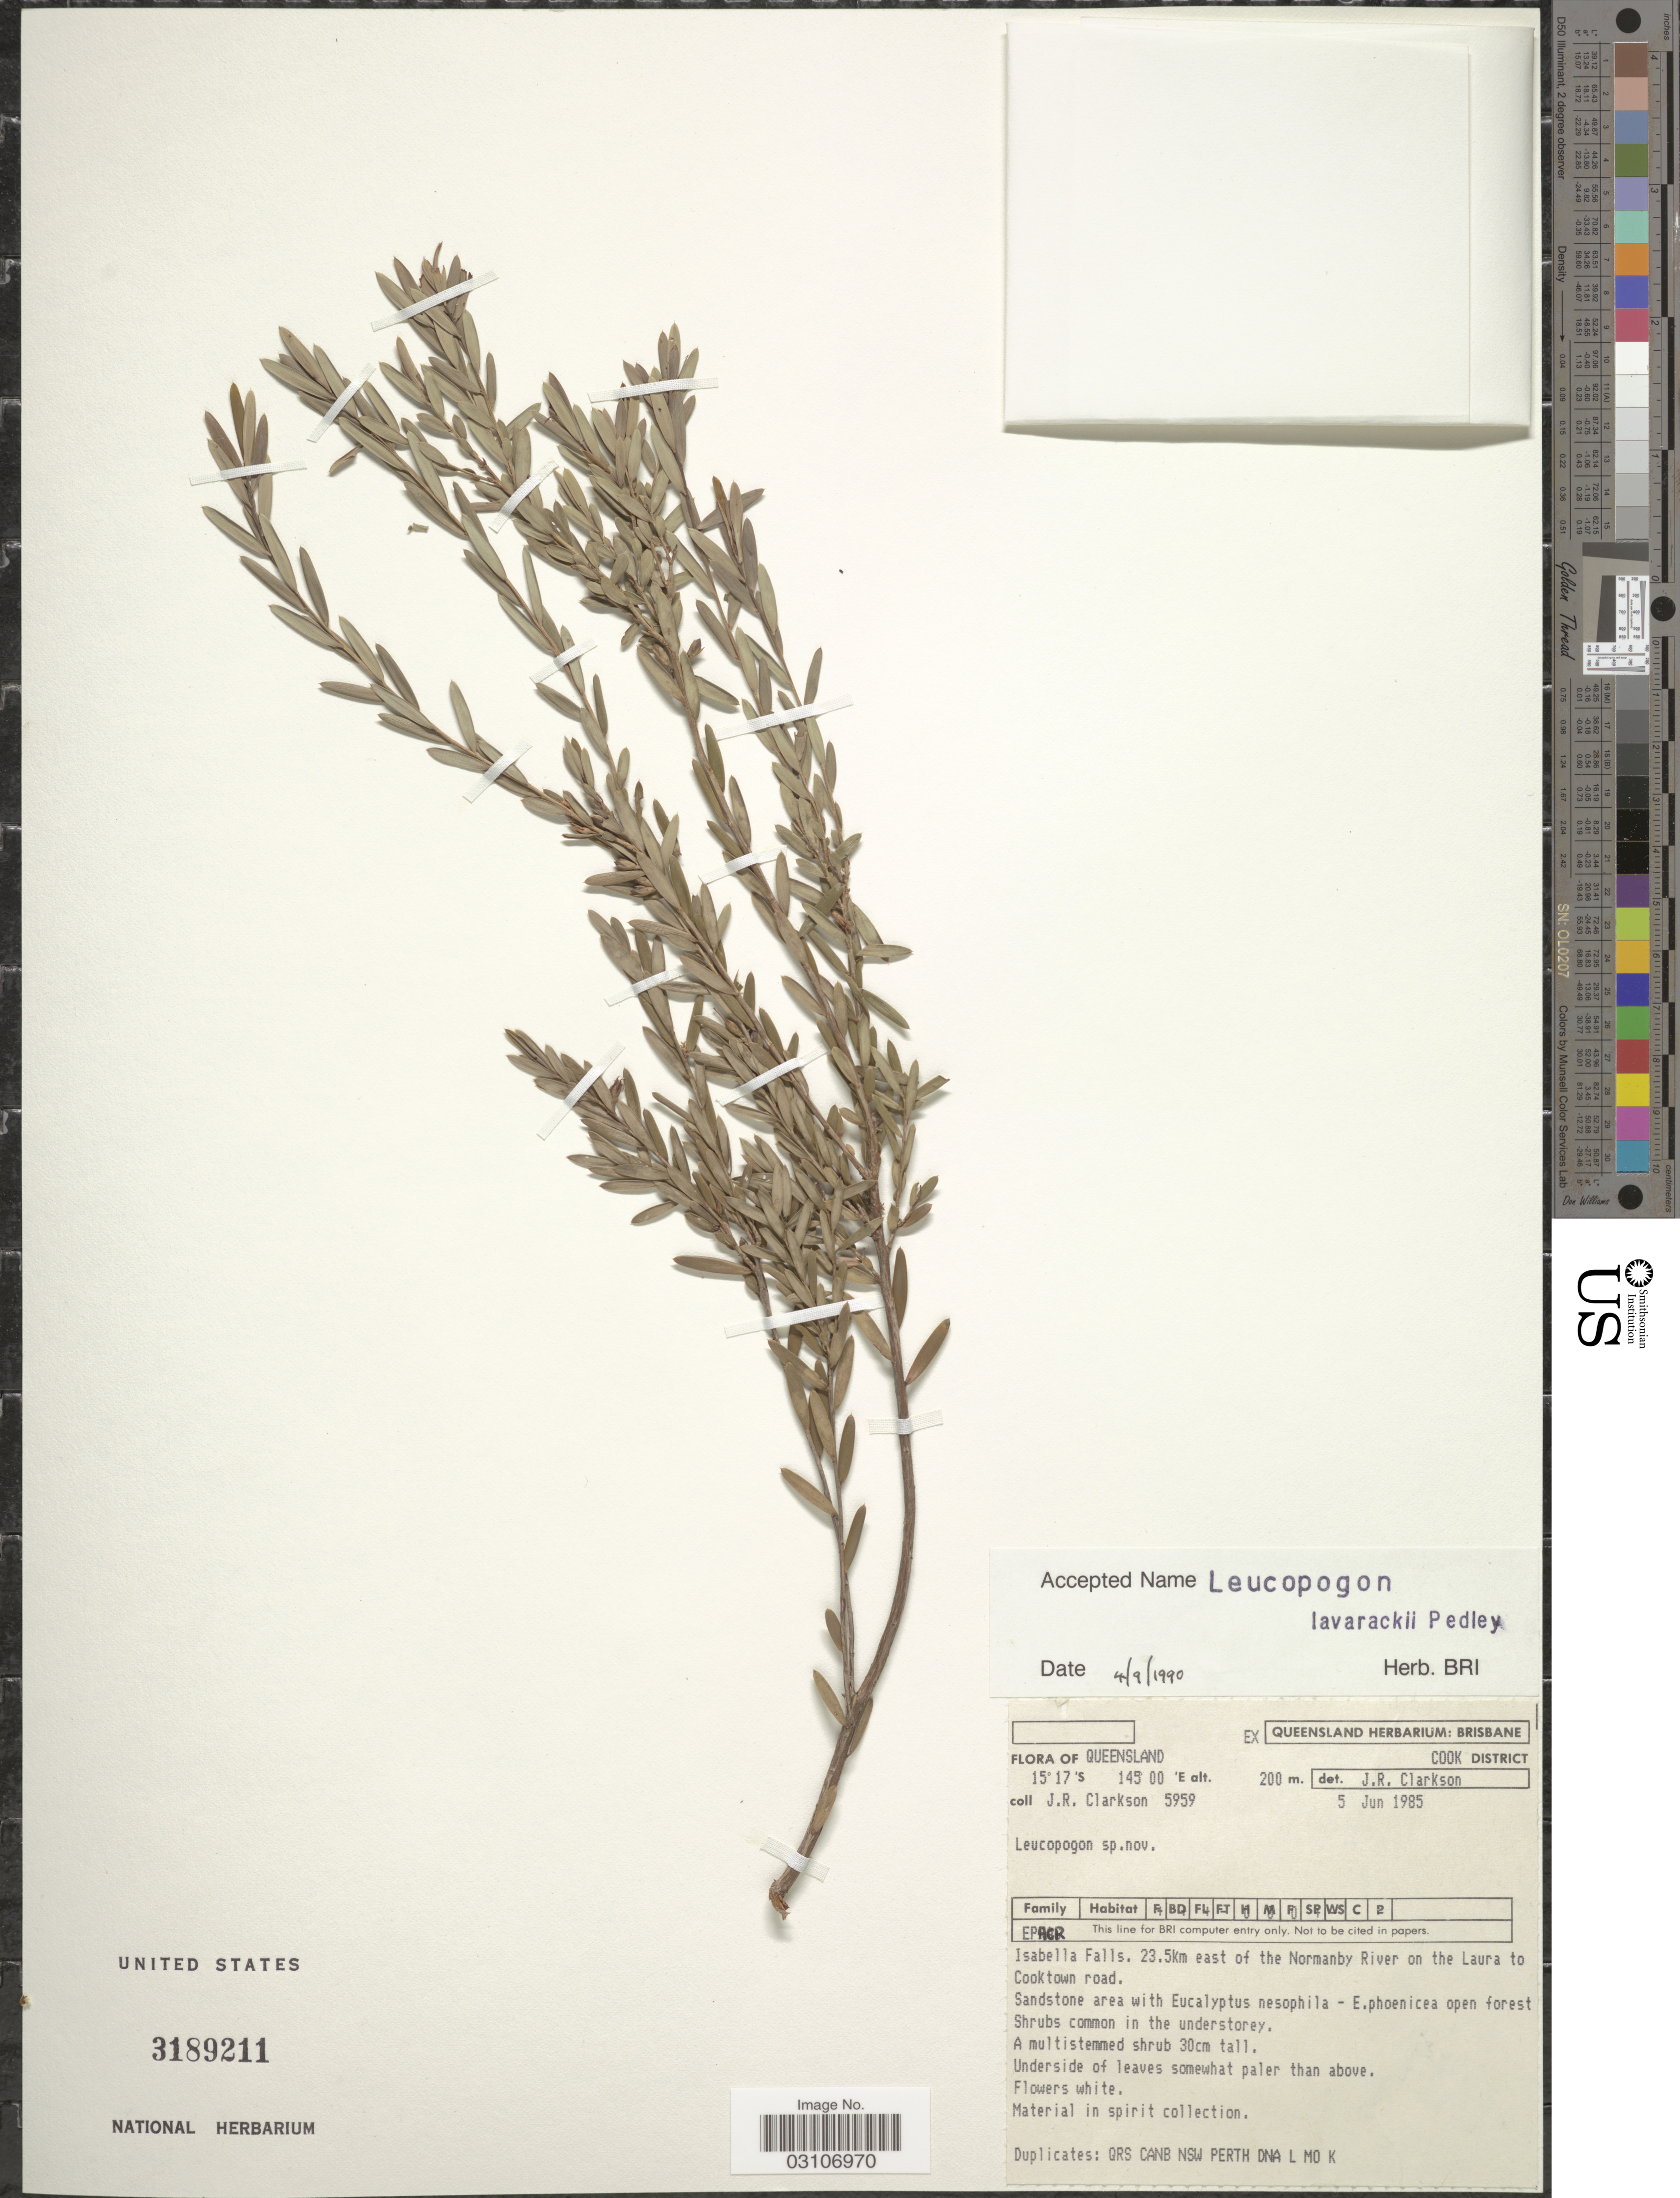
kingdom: Plantae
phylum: Tracheophyta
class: Magnoliopsida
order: Ericales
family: Ericaceae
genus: Leucopogon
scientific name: Leucopogon lavarackii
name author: Pedley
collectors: J. Clarkson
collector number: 5959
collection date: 1985-06-05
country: Australia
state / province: Queensland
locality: Cook District. Isabella Falls. 23.5km east of the Normanby River on the Laura to Cooktown road.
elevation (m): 200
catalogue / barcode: US 3189211